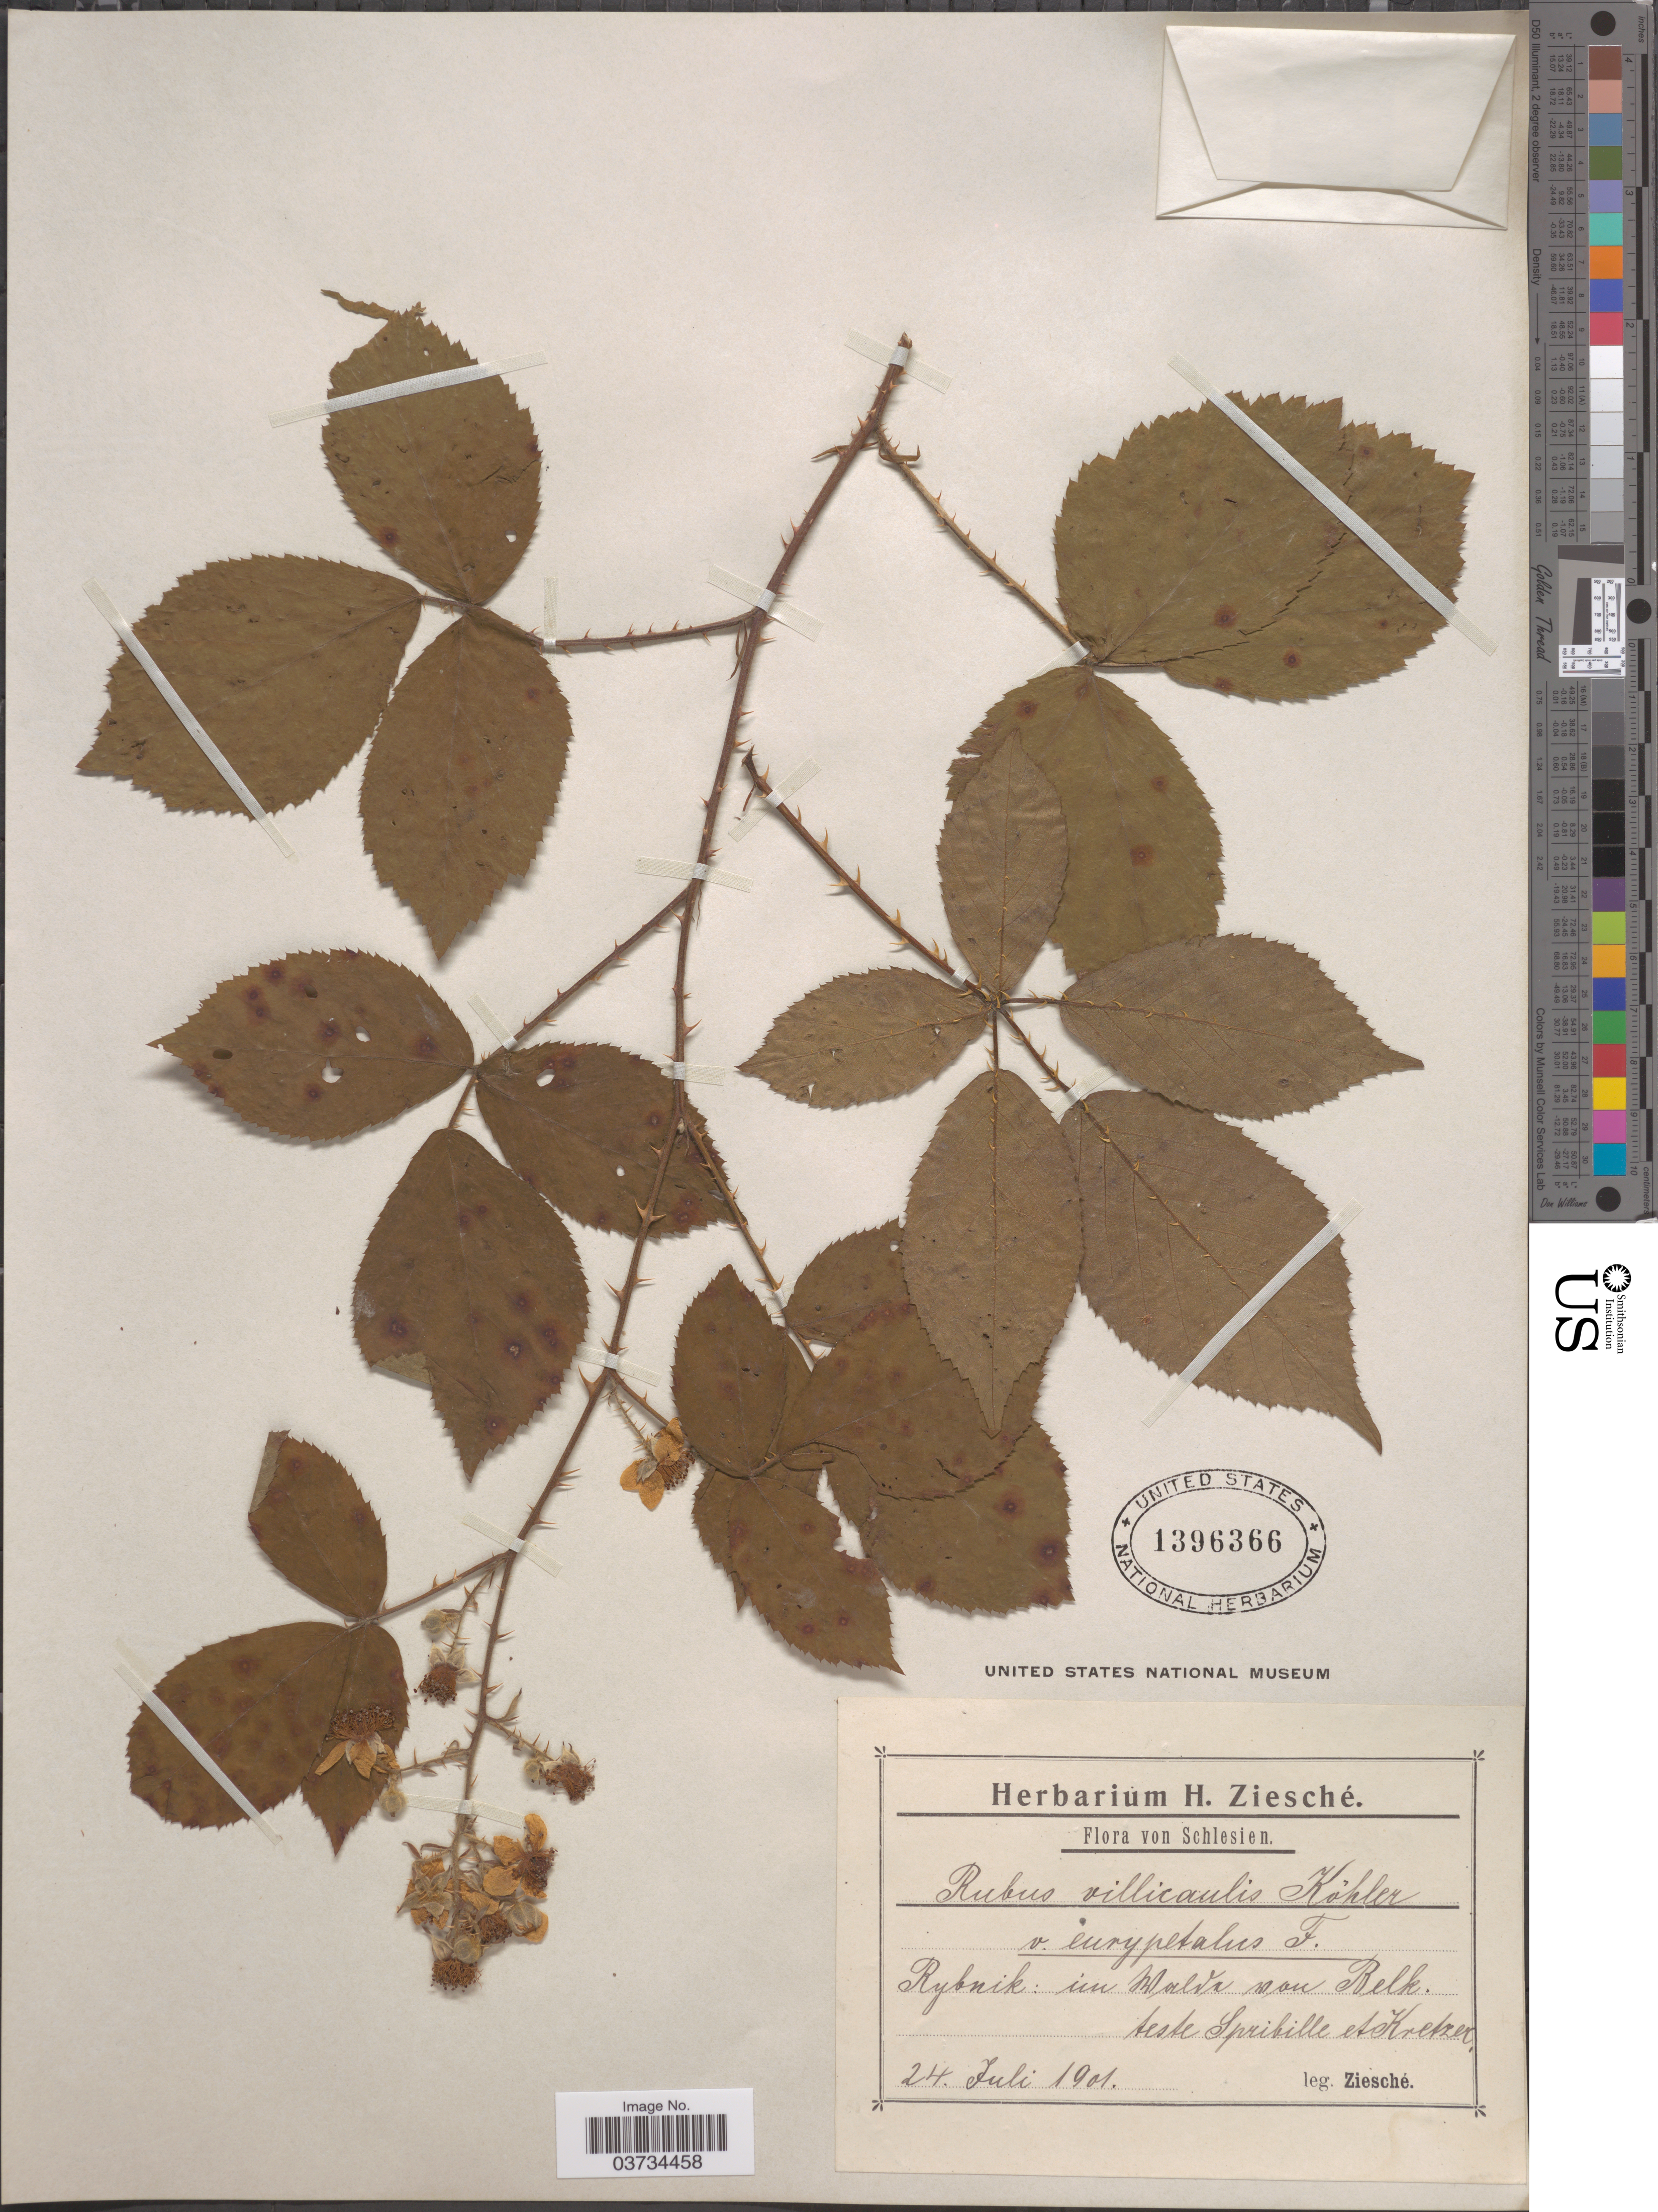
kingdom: Plantae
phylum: Tracheophyta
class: Magnoliopsida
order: Rosales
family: Rosaceae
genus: Rubus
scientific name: Rubus gracilis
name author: Roxb.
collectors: Ziesché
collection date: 1901-07-24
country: Poland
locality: Schlesien. Rybnik: im Walde von Relk.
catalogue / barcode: US 1396366